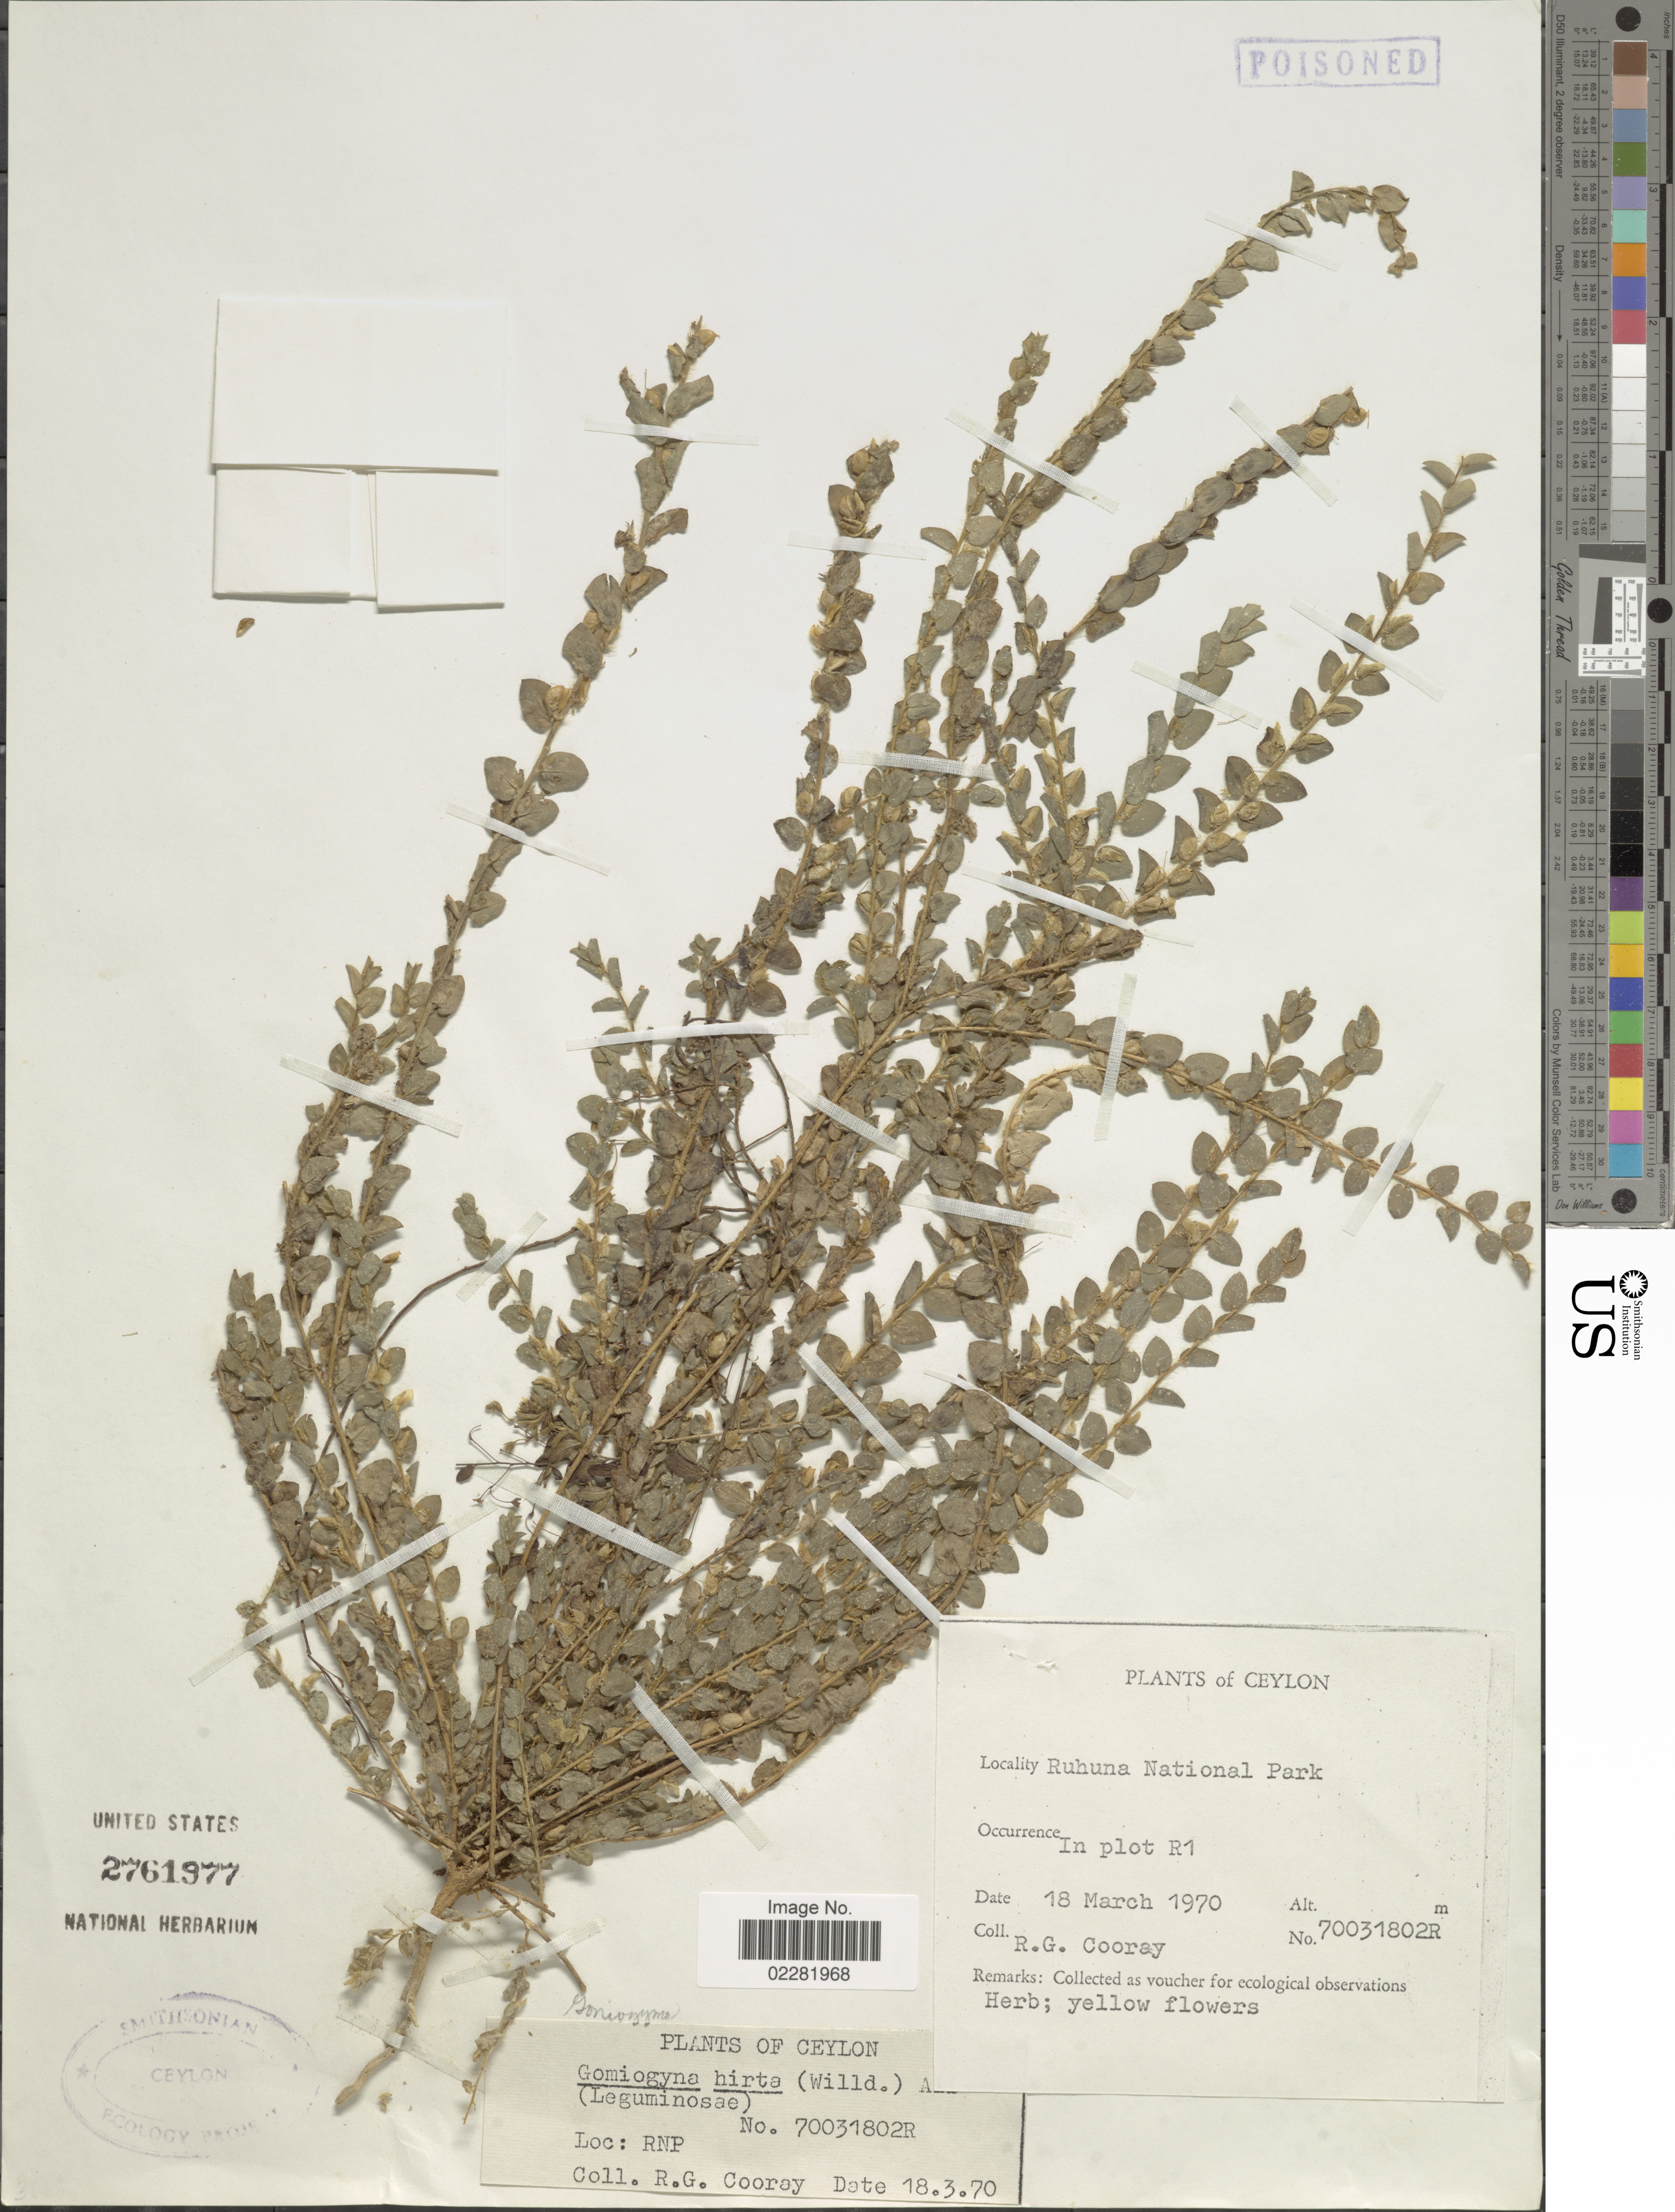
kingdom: Plantae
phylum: Tracheophyta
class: Magnoliopsida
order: Fabales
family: Fabaceae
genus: Crotalaria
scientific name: Crotalaria hebecarpa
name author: (DC.) Rudd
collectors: R. Cooray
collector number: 70031802R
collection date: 1970-03-18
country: Sri Lanka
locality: Ruhuna National Park, Ceylon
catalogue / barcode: US 2761977